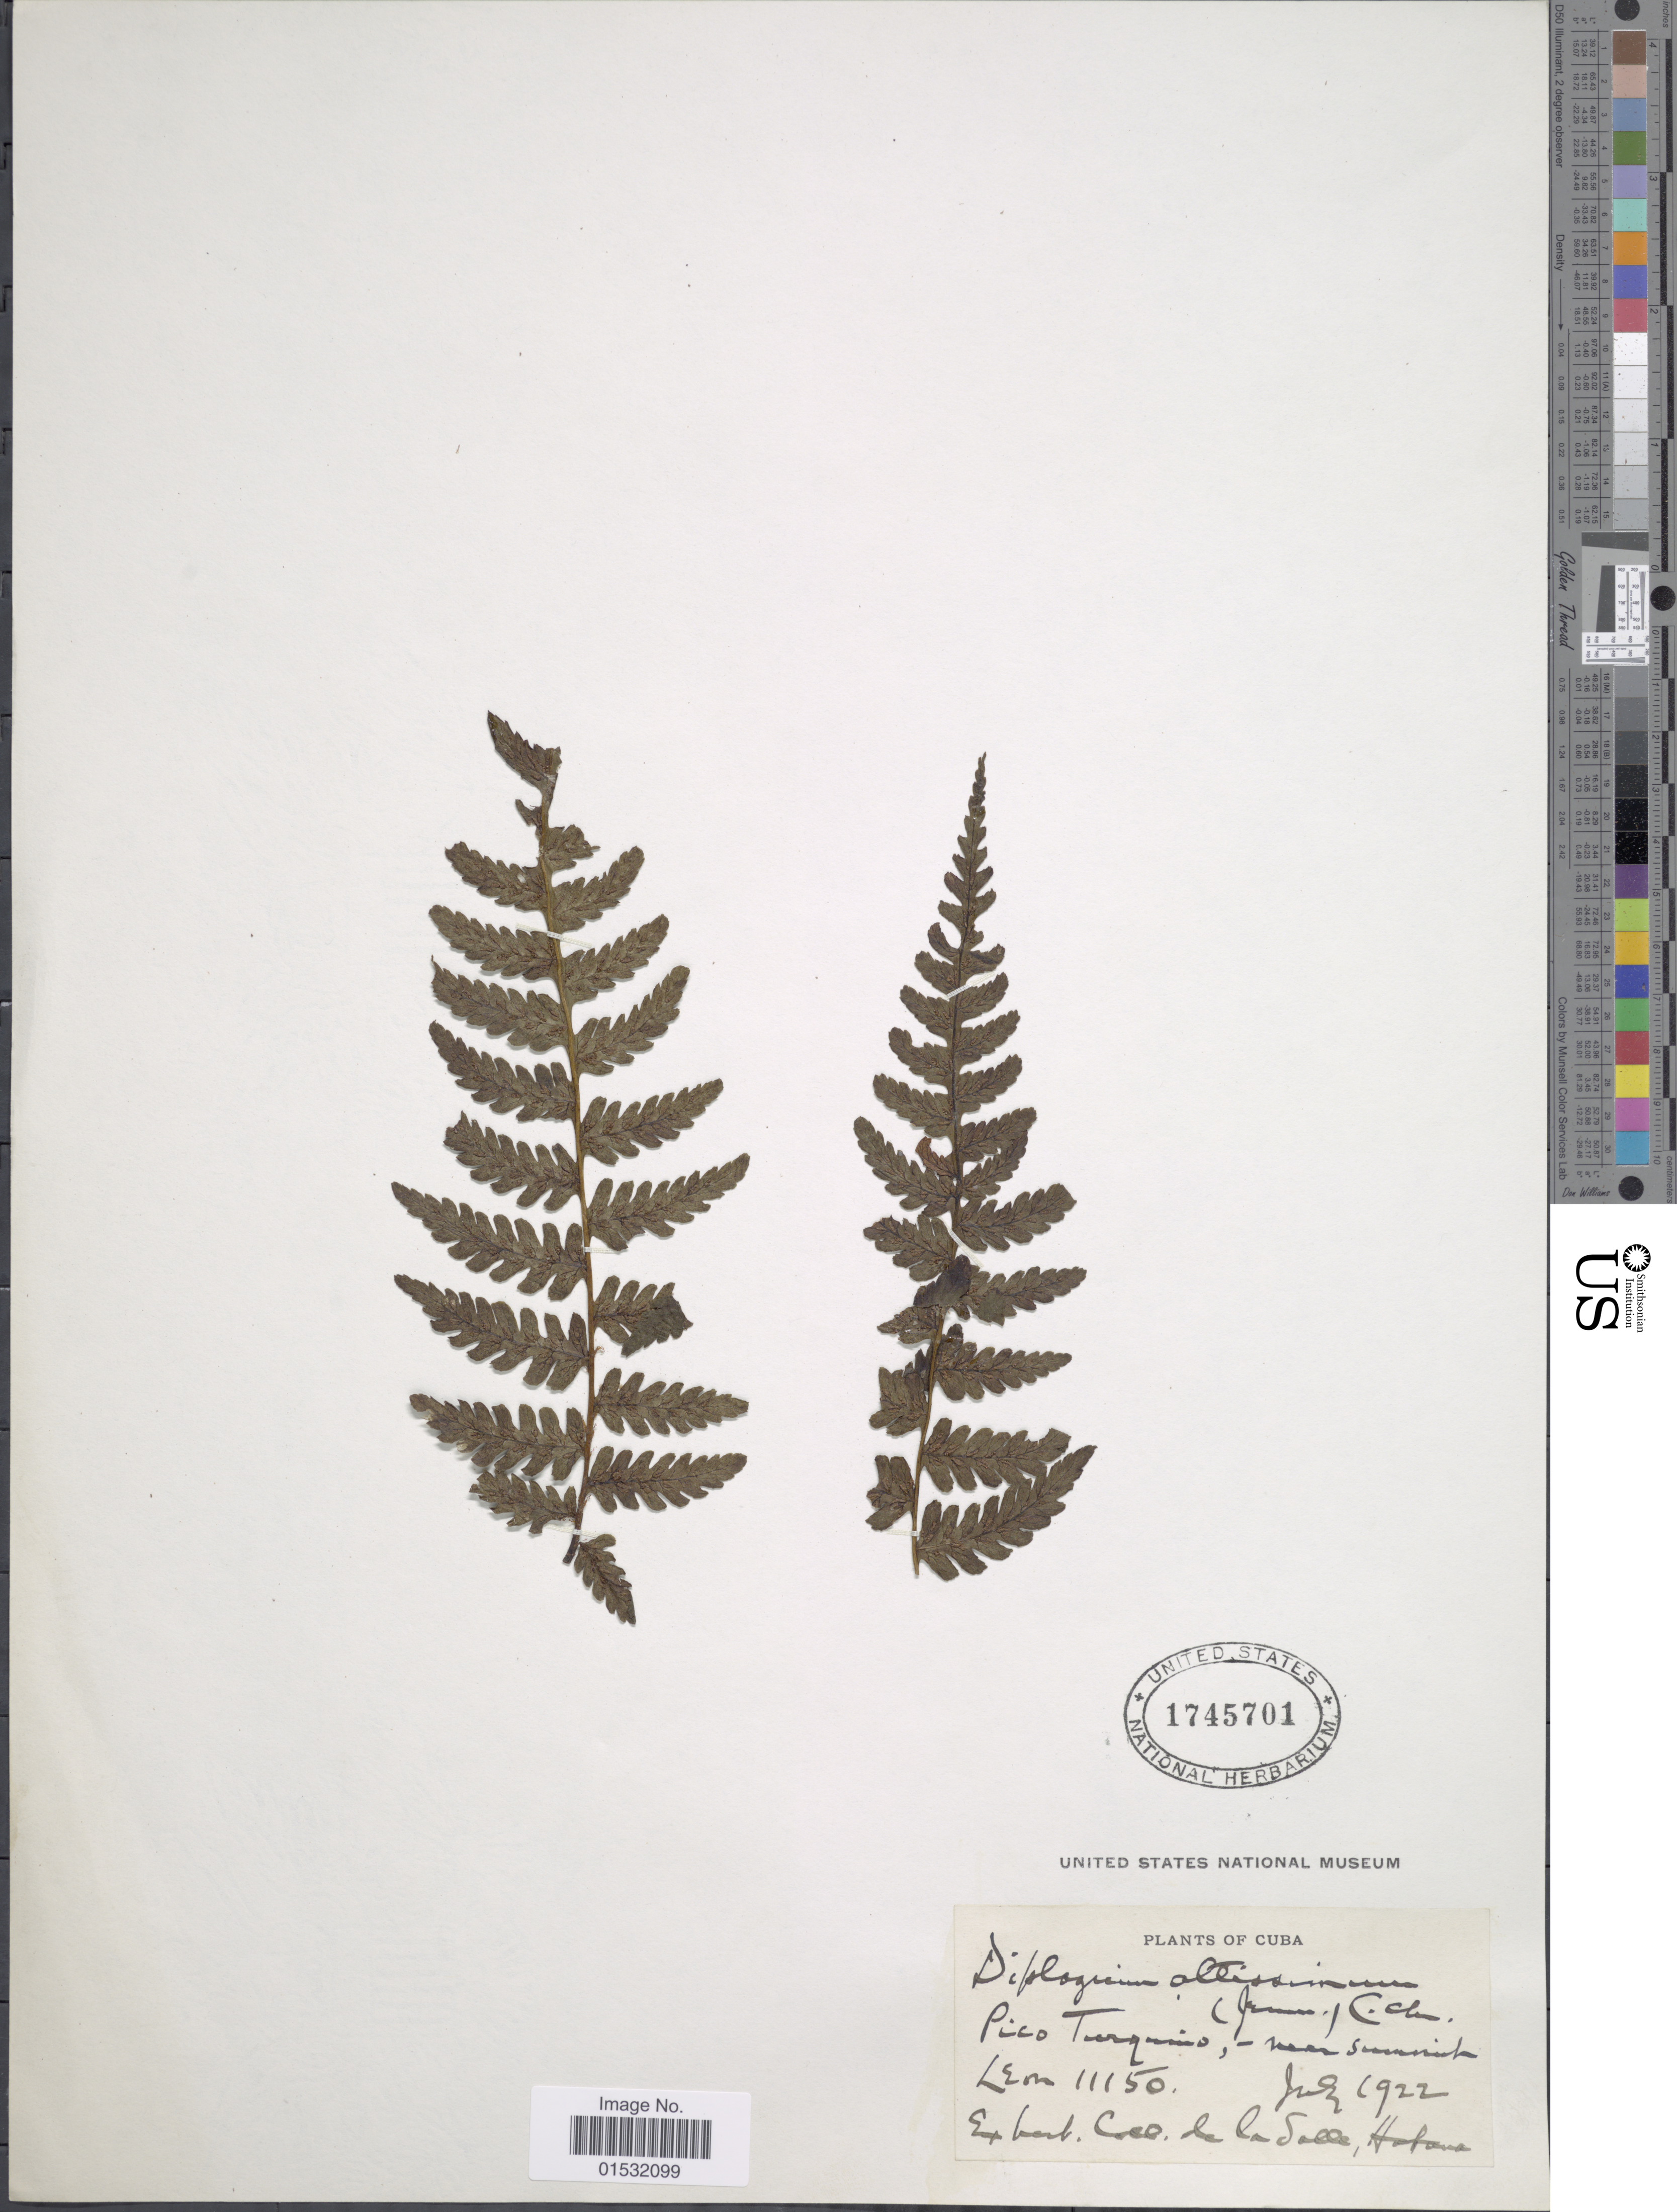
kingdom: Plantae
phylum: Tracheophyta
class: Polypodiopsida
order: Polypodiales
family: Athyriaceae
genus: Diplazium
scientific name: Diplazium altissimum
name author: (Jenman) C. Chr.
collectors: -. León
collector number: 11150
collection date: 1922-07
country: Cuba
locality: Pico Turquino, near summit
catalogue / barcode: US 17457701